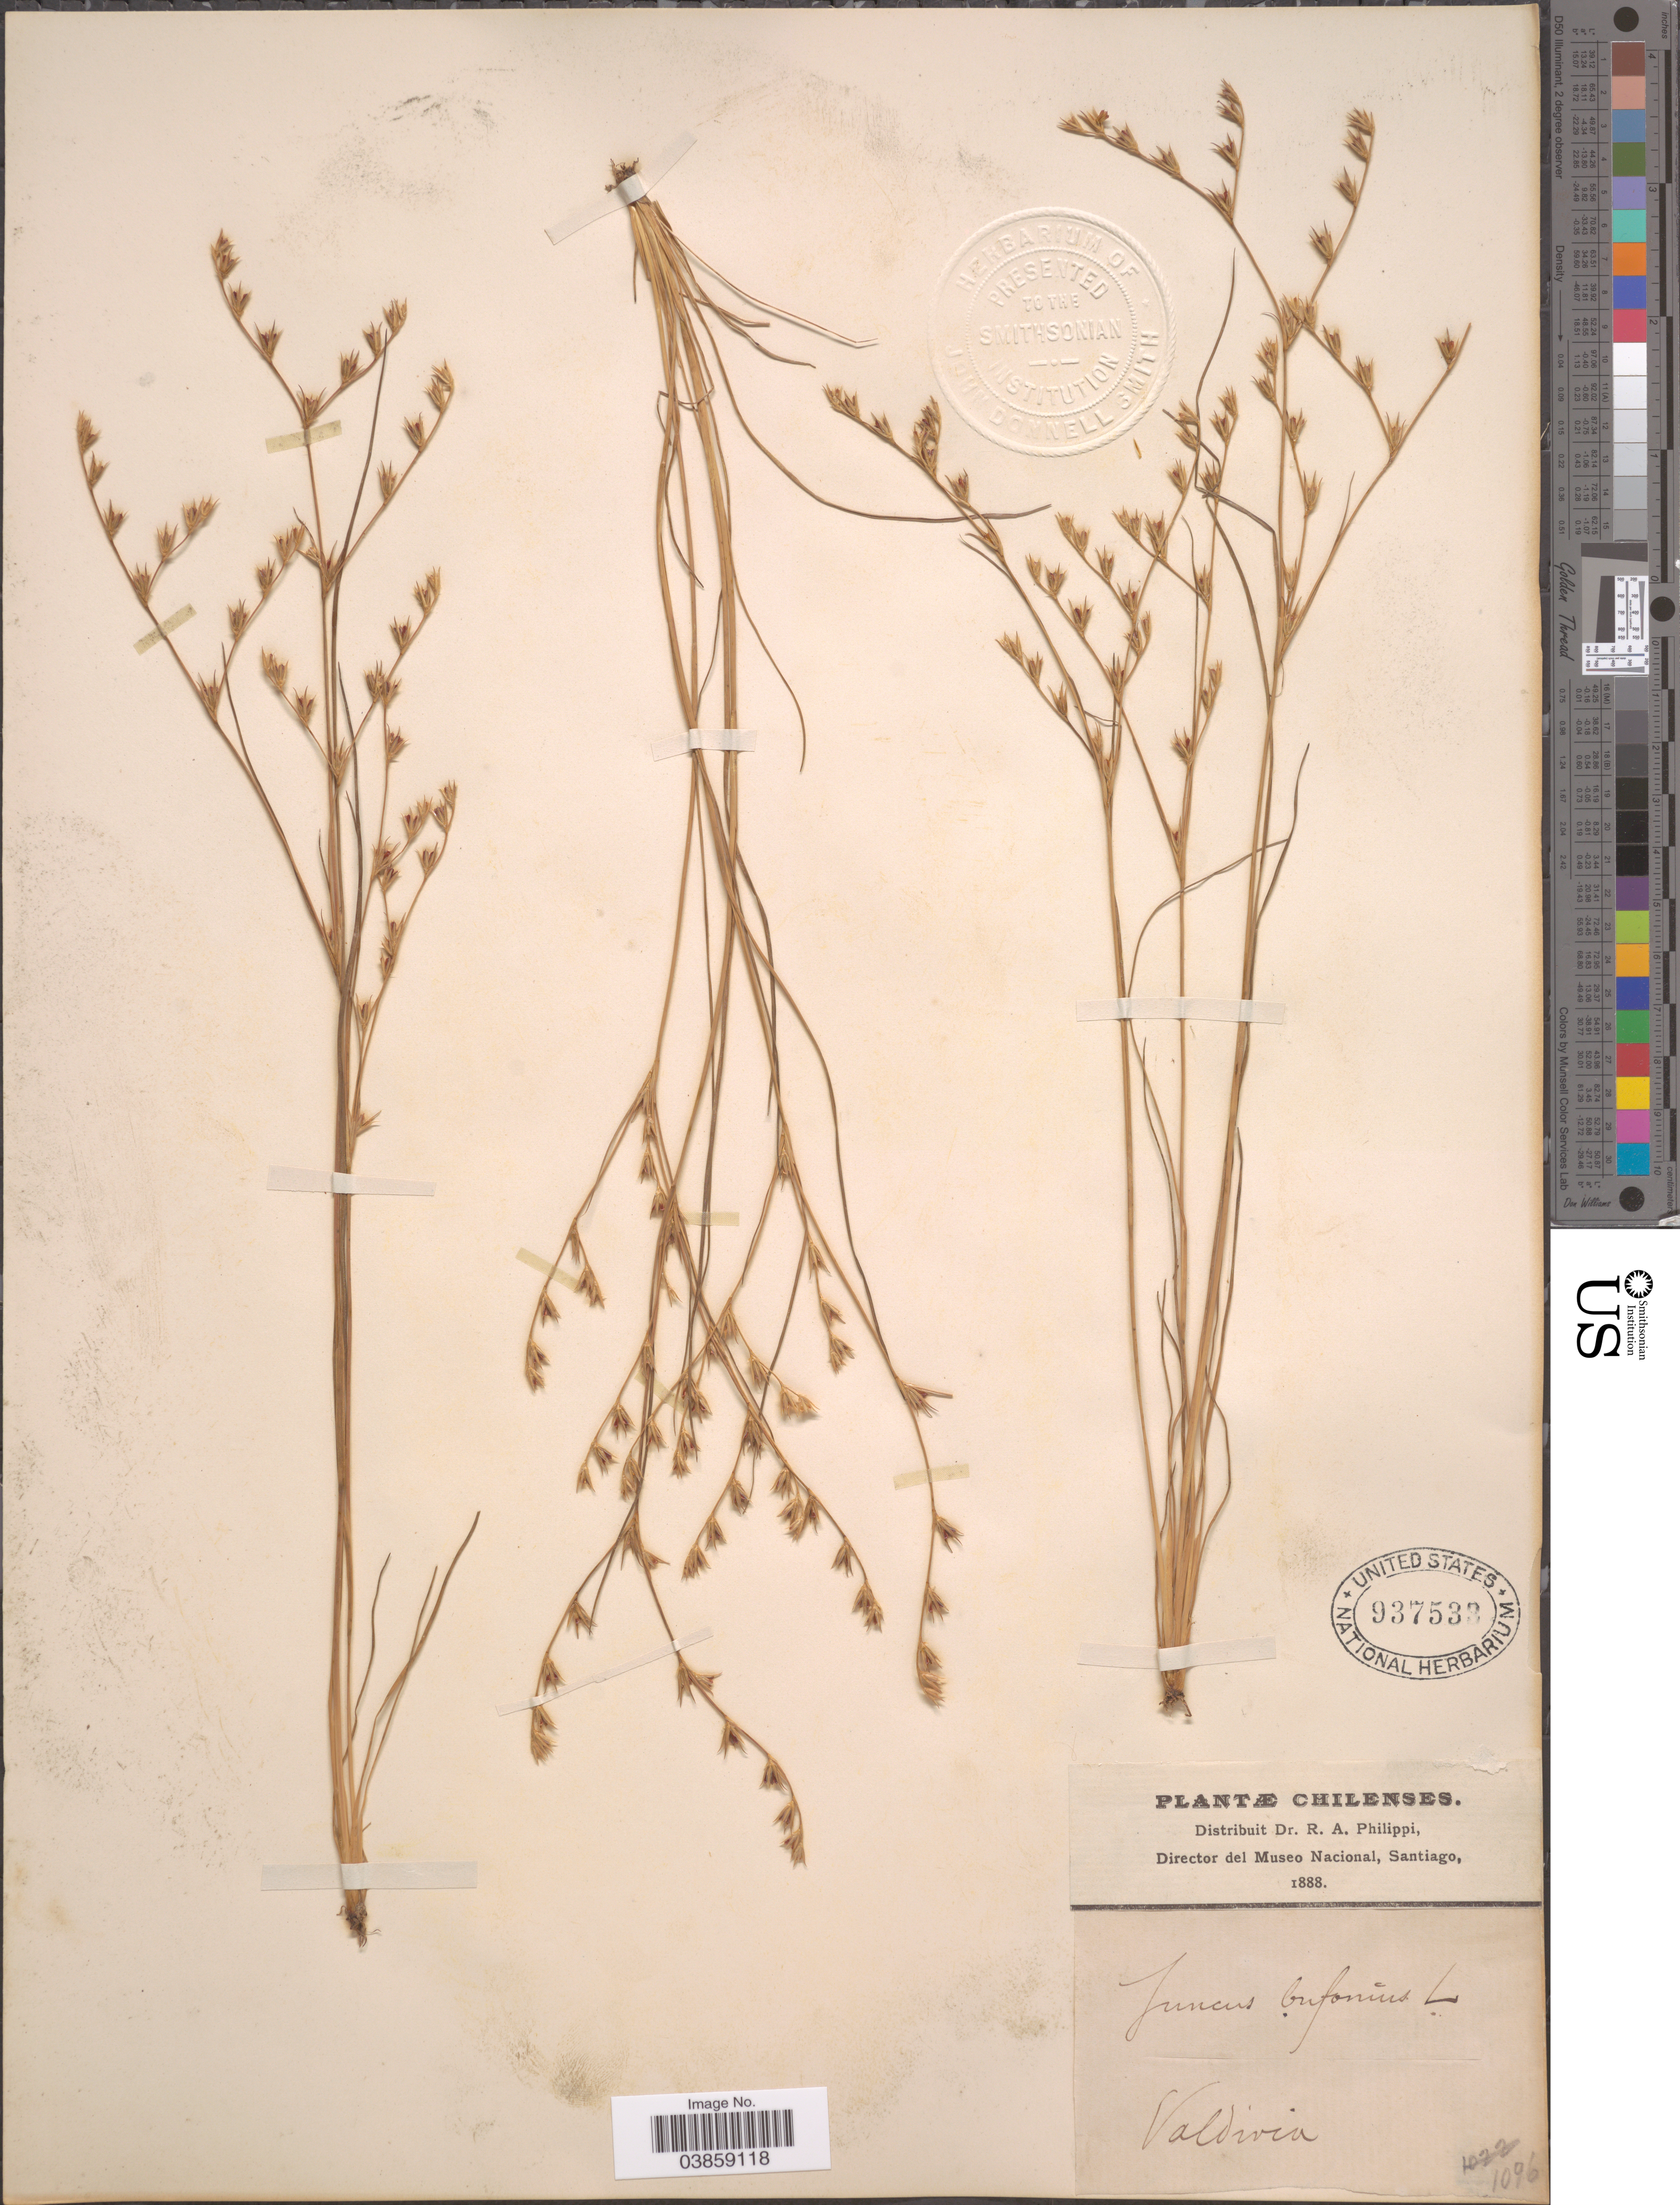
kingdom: Plantae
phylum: Tracheophyta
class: Liliopsida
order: Poales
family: Juncaceae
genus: Juncus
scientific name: Juncus bufonius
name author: L.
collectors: ex. herb. R.A. Philippi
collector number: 1096?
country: Chile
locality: Valdivia.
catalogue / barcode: US 937533